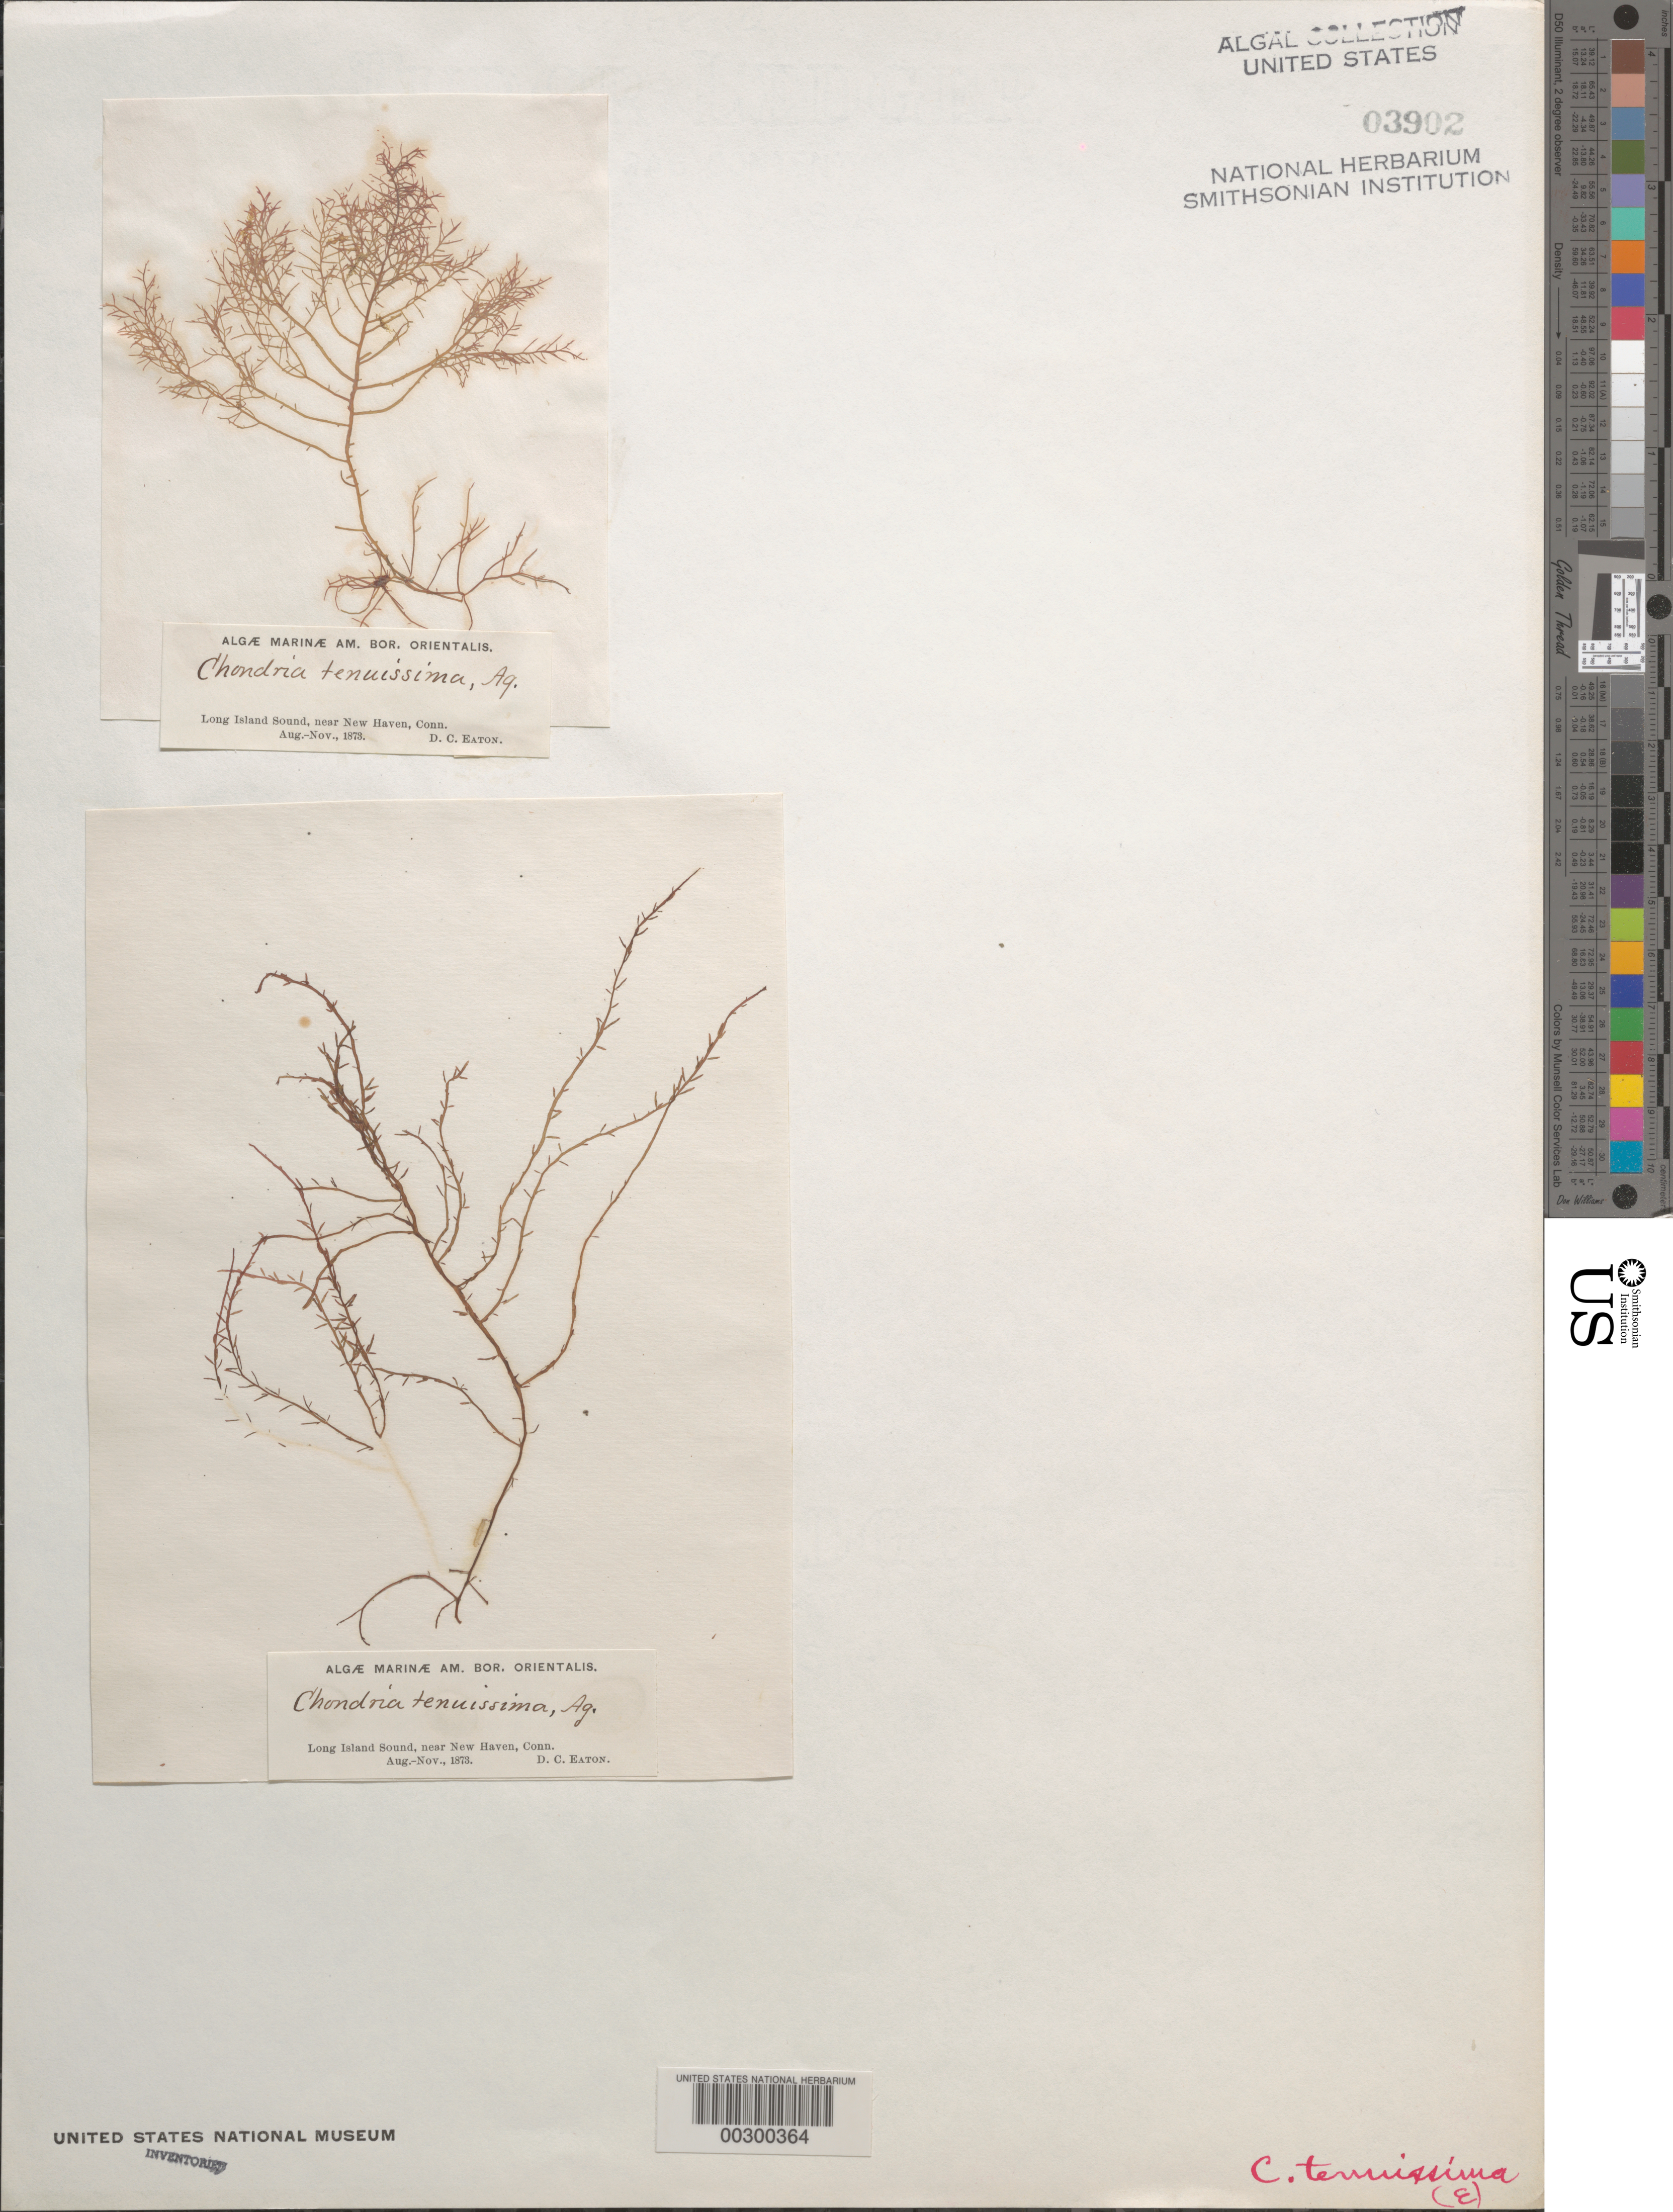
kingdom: Plantae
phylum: Rhodophyta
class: Florideophyceae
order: Ceramiales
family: Rhodomelaceae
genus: Chondria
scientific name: Chondria capillaris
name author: M.J. Wynne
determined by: Algae name updating Project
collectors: D. C. Eaton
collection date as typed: Aug 1873 to -- Nov 1873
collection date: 1873-08/1873-11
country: United States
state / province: Connecticut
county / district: New Haven County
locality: Long Island Sound, near New Haven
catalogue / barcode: US 3902